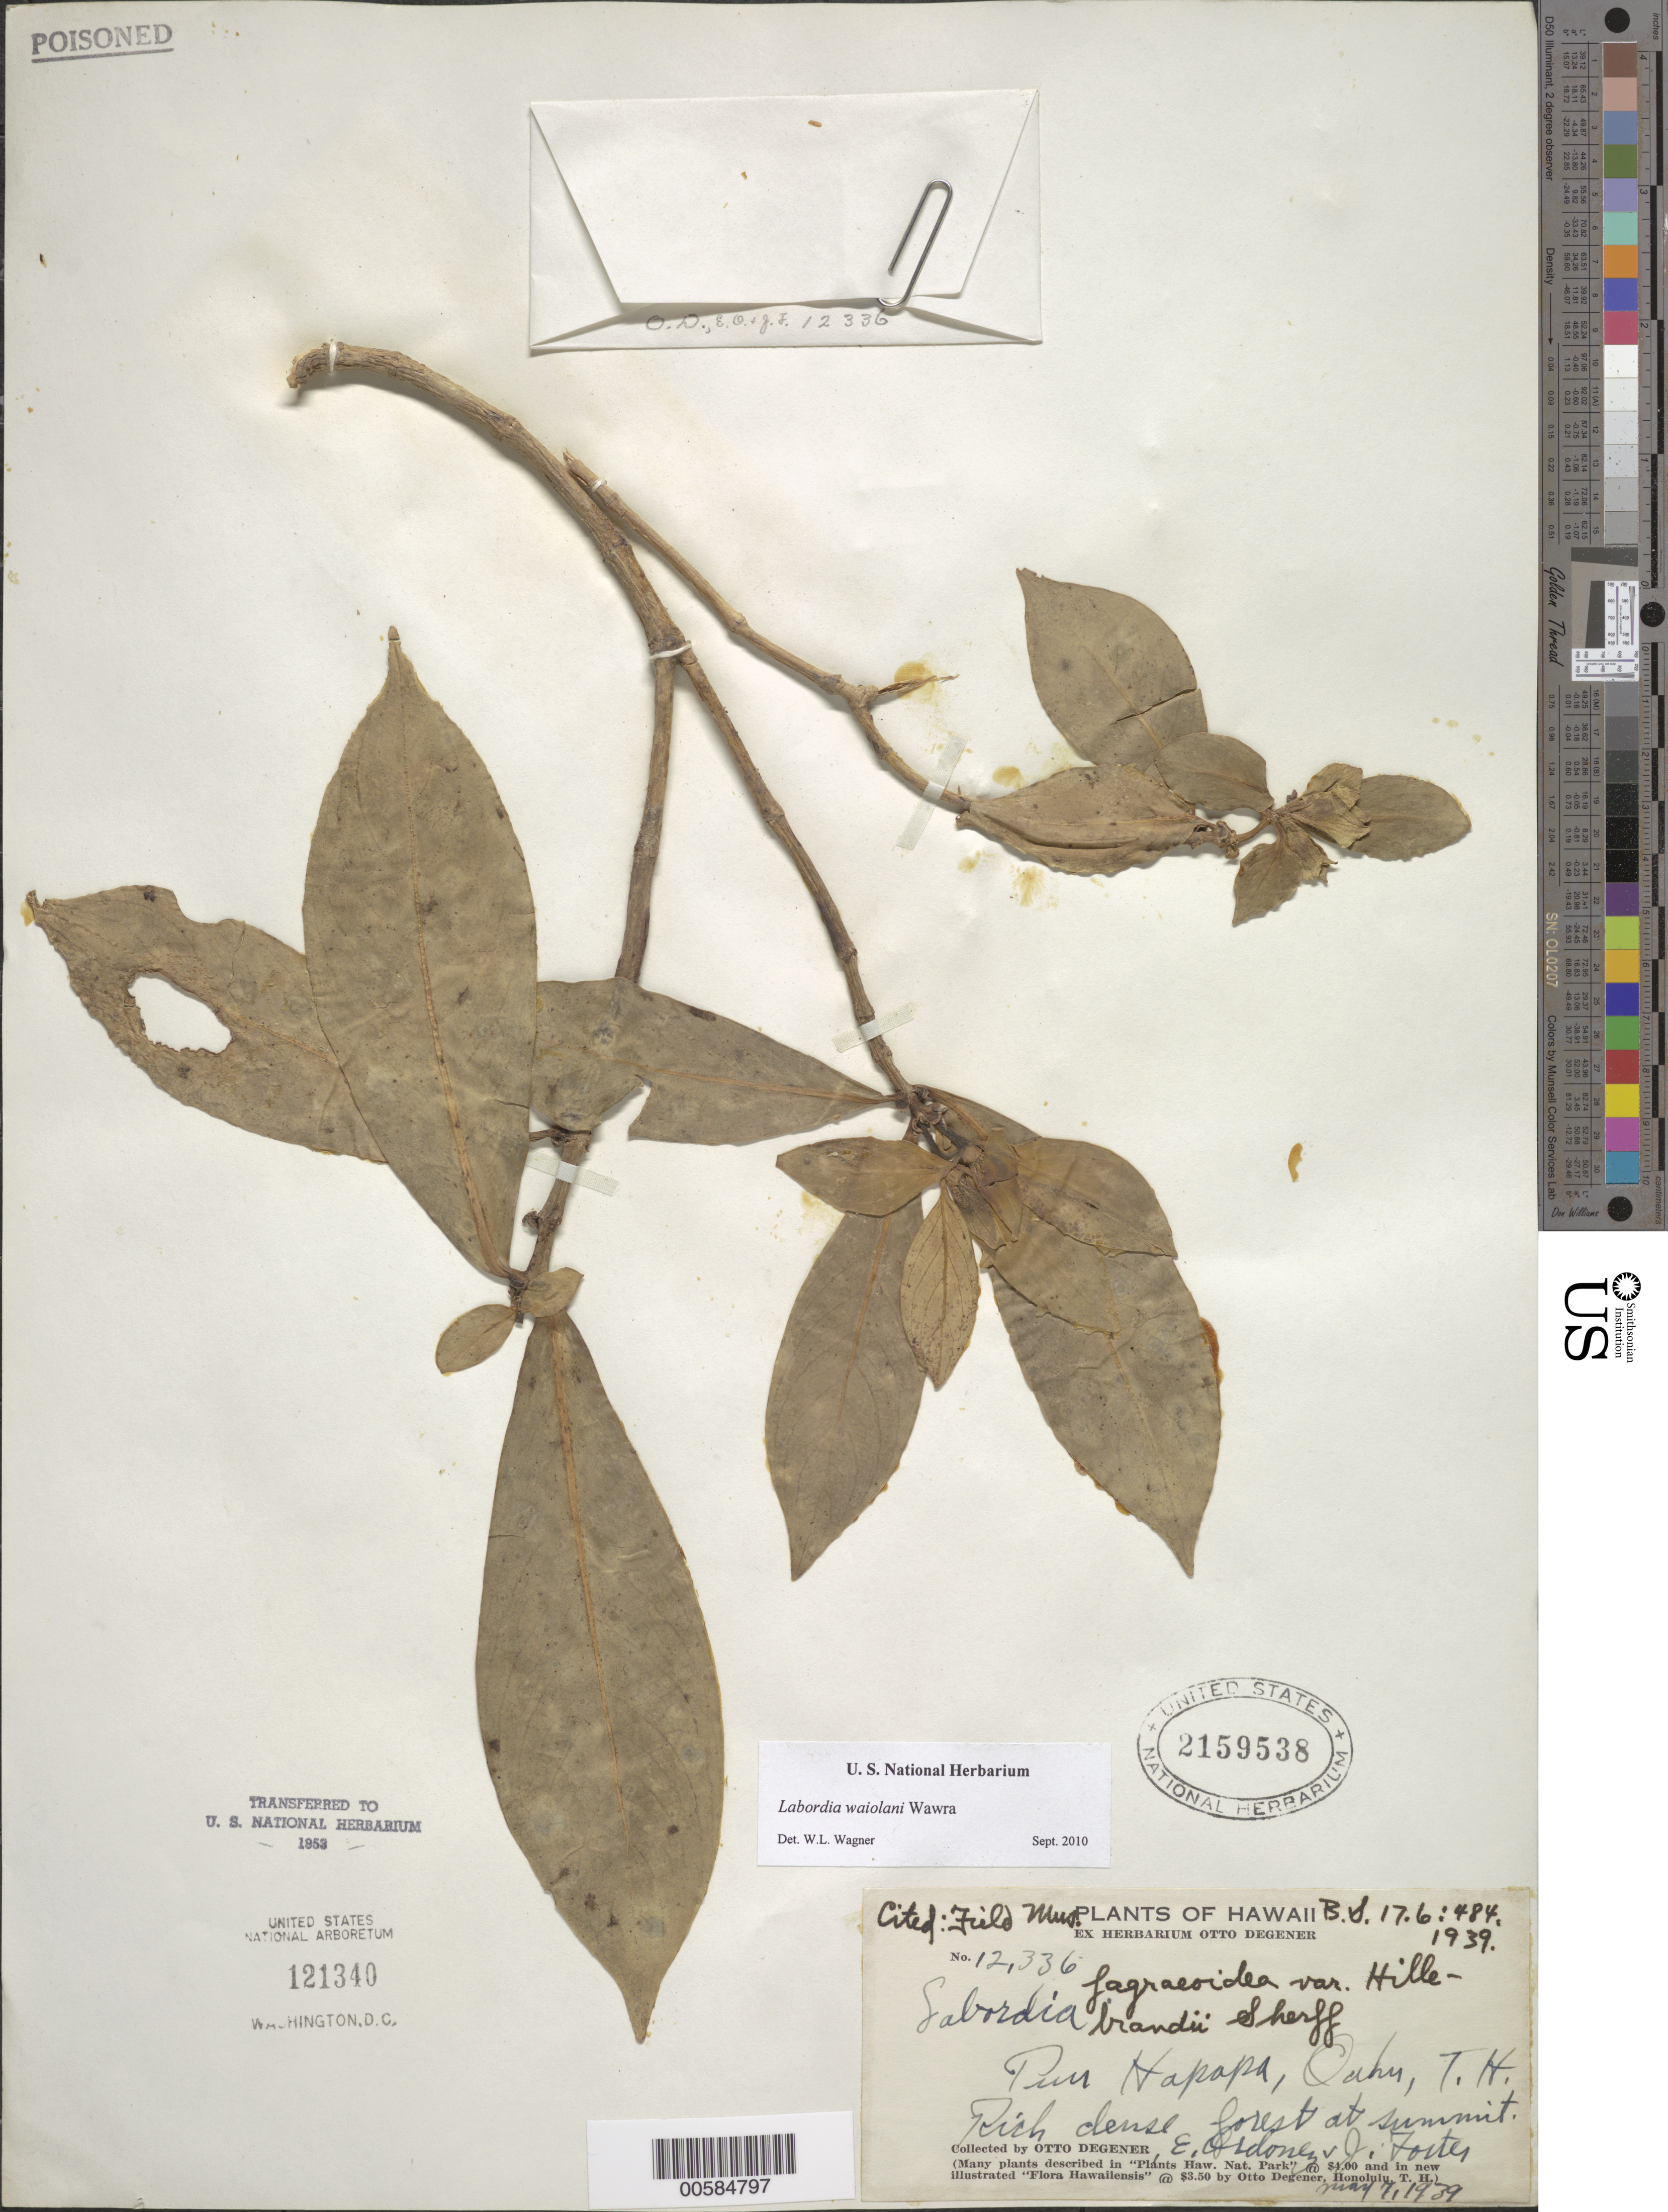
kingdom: Plantae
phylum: Tracheophyta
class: Magnoliopsida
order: Gentianales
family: Loganiaceae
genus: Geniostoma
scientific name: Geniostoma waiolani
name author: (Wawra) Byng & Christenh.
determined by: Wagner, W. L., (BOT), Smithsonian Institution - National Museum of Natural History (UNITED STATES)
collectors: O. Degener, E. Ordonez & J. Foster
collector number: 12336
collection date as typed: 7 May 1939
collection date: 1939-05-07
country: United States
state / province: Hawaii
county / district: Honolulu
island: Oahu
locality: Puu Hapapa, summit.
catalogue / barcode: US 2159538